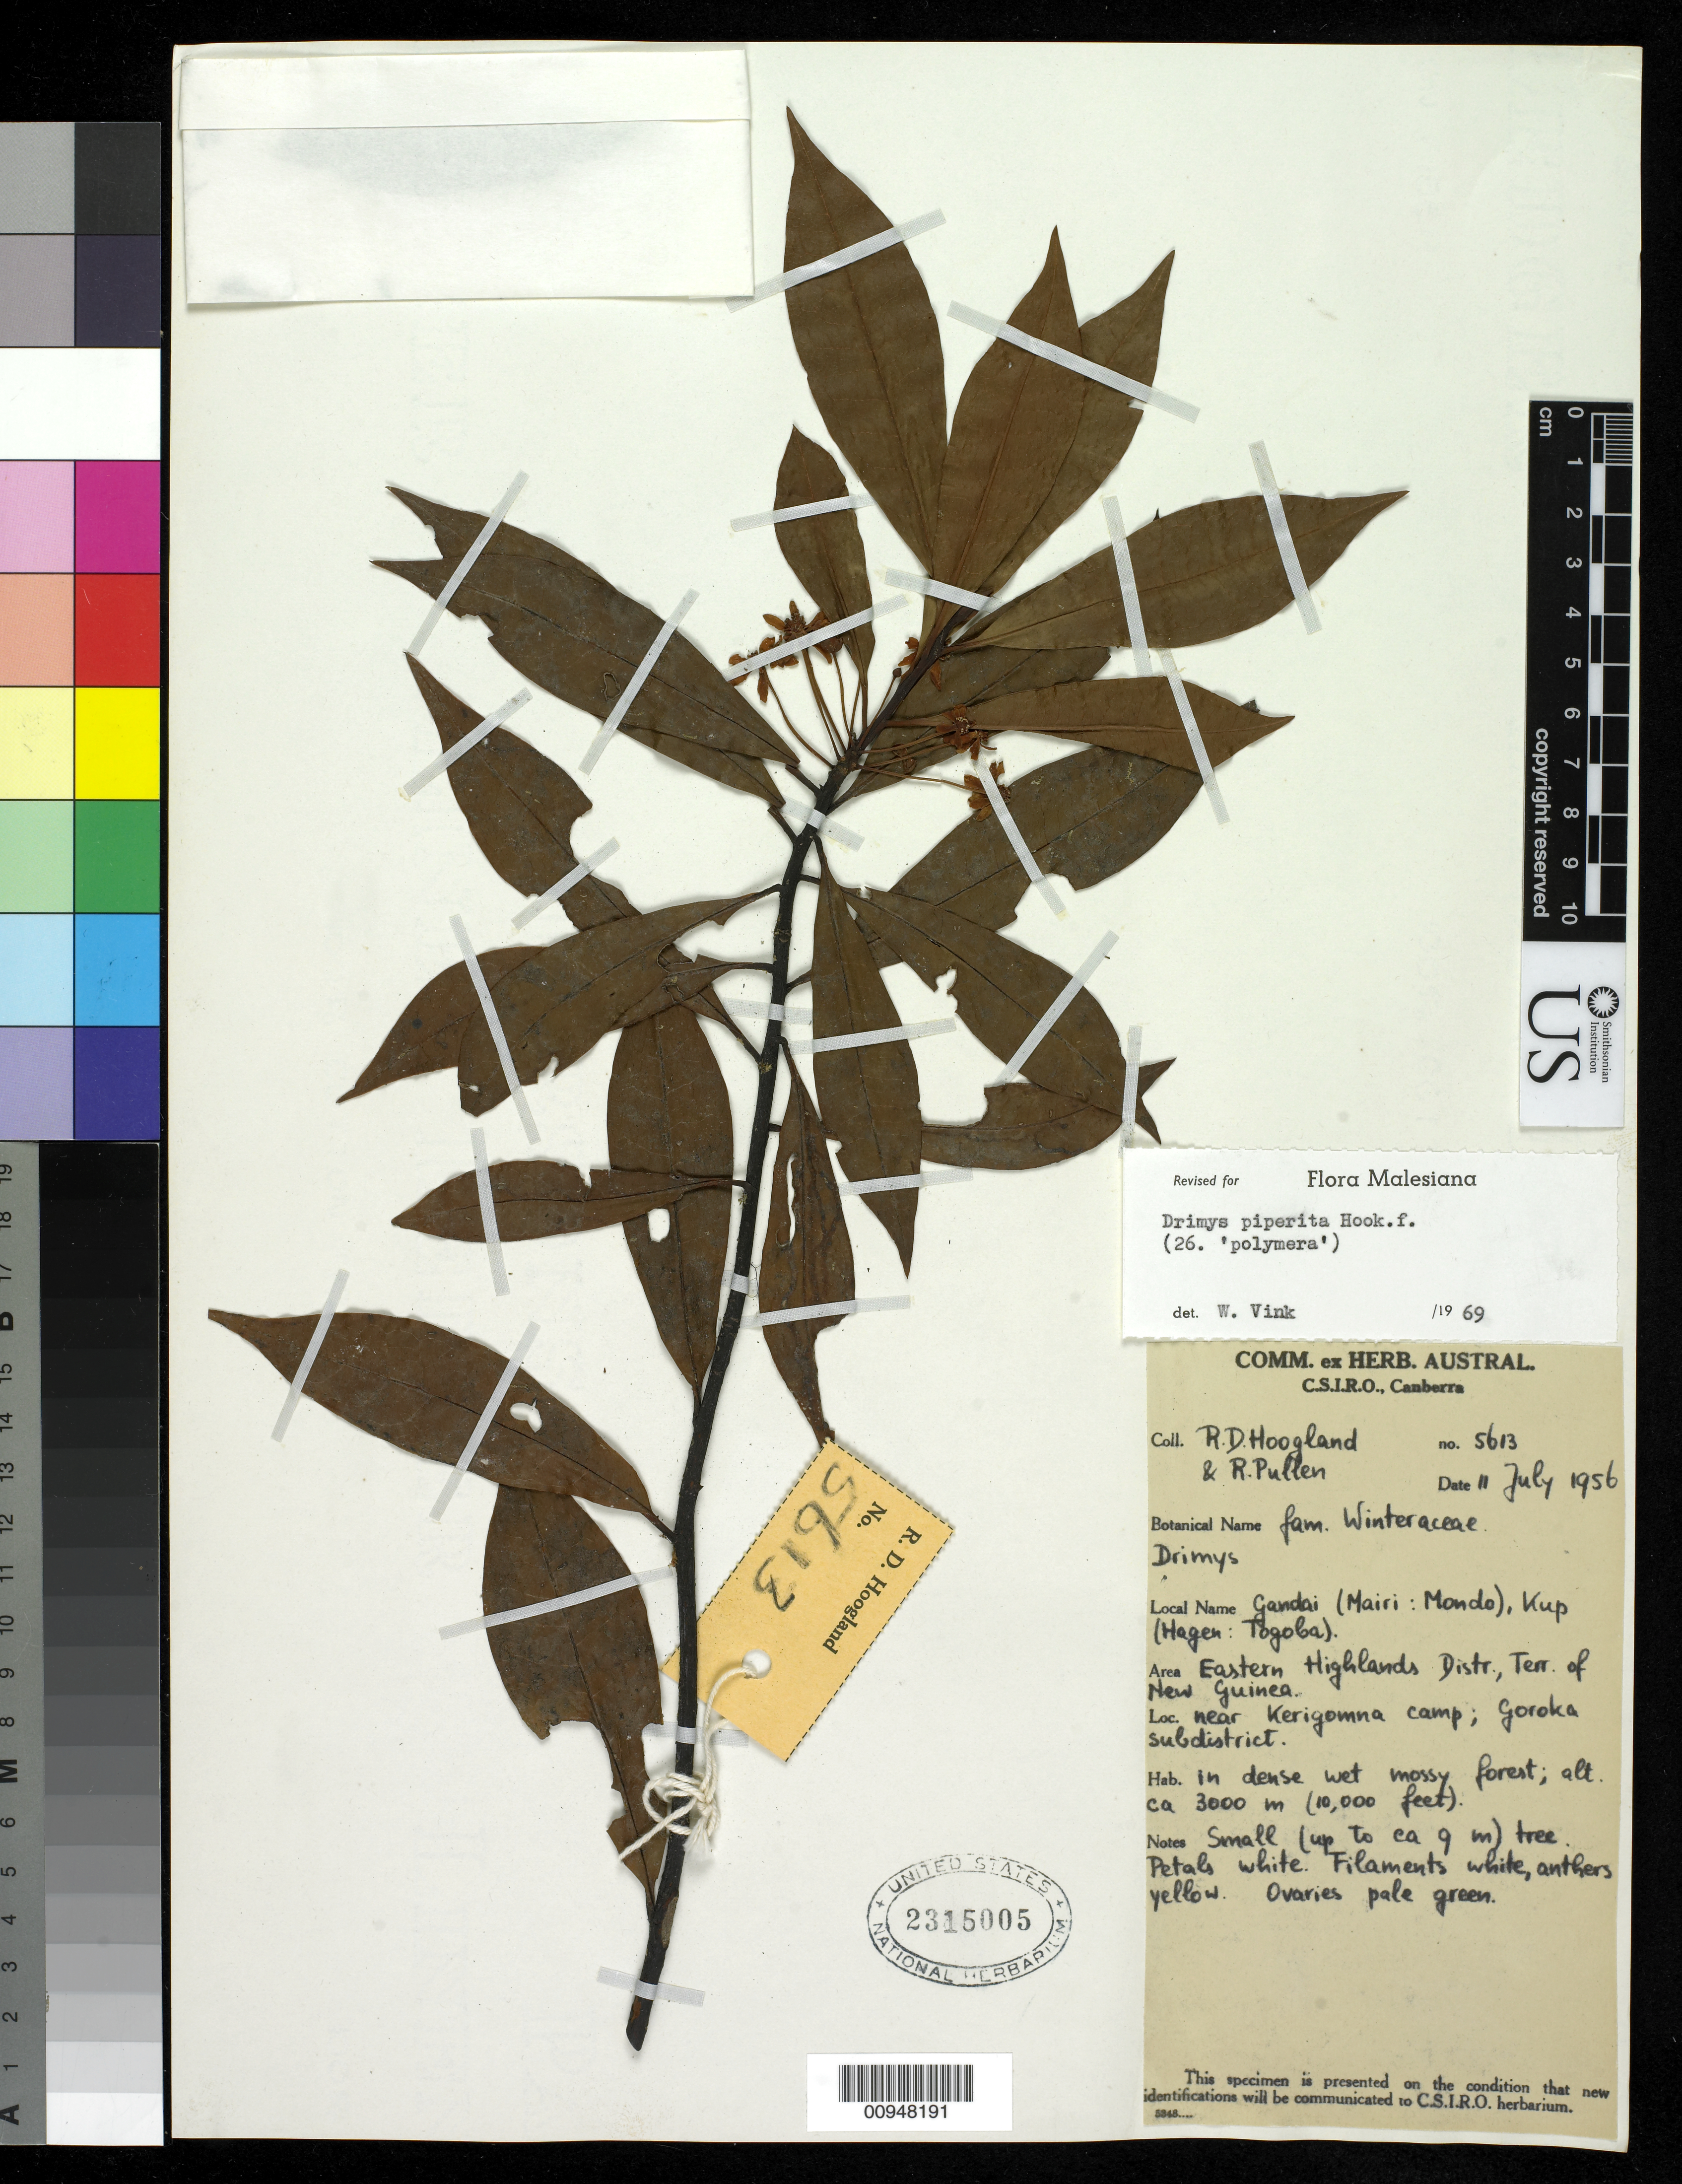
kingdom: Plantae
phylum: Tracheophyta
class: Magnoliopsida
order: Canellales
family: Winteraceae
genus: Tasmannia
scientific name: Tasmannia piperita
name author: (Hook. f.) Miers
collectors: R. D. Hoogland & R. Pullen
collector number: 5613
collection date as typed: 11 Jul 1956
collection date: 1956-07-11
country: Papua New Guinea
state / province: Eastern Highlands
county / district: Goroka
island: New Guinea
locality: Near Kerigomna camp.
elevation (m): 3000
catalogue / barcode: US 2315005